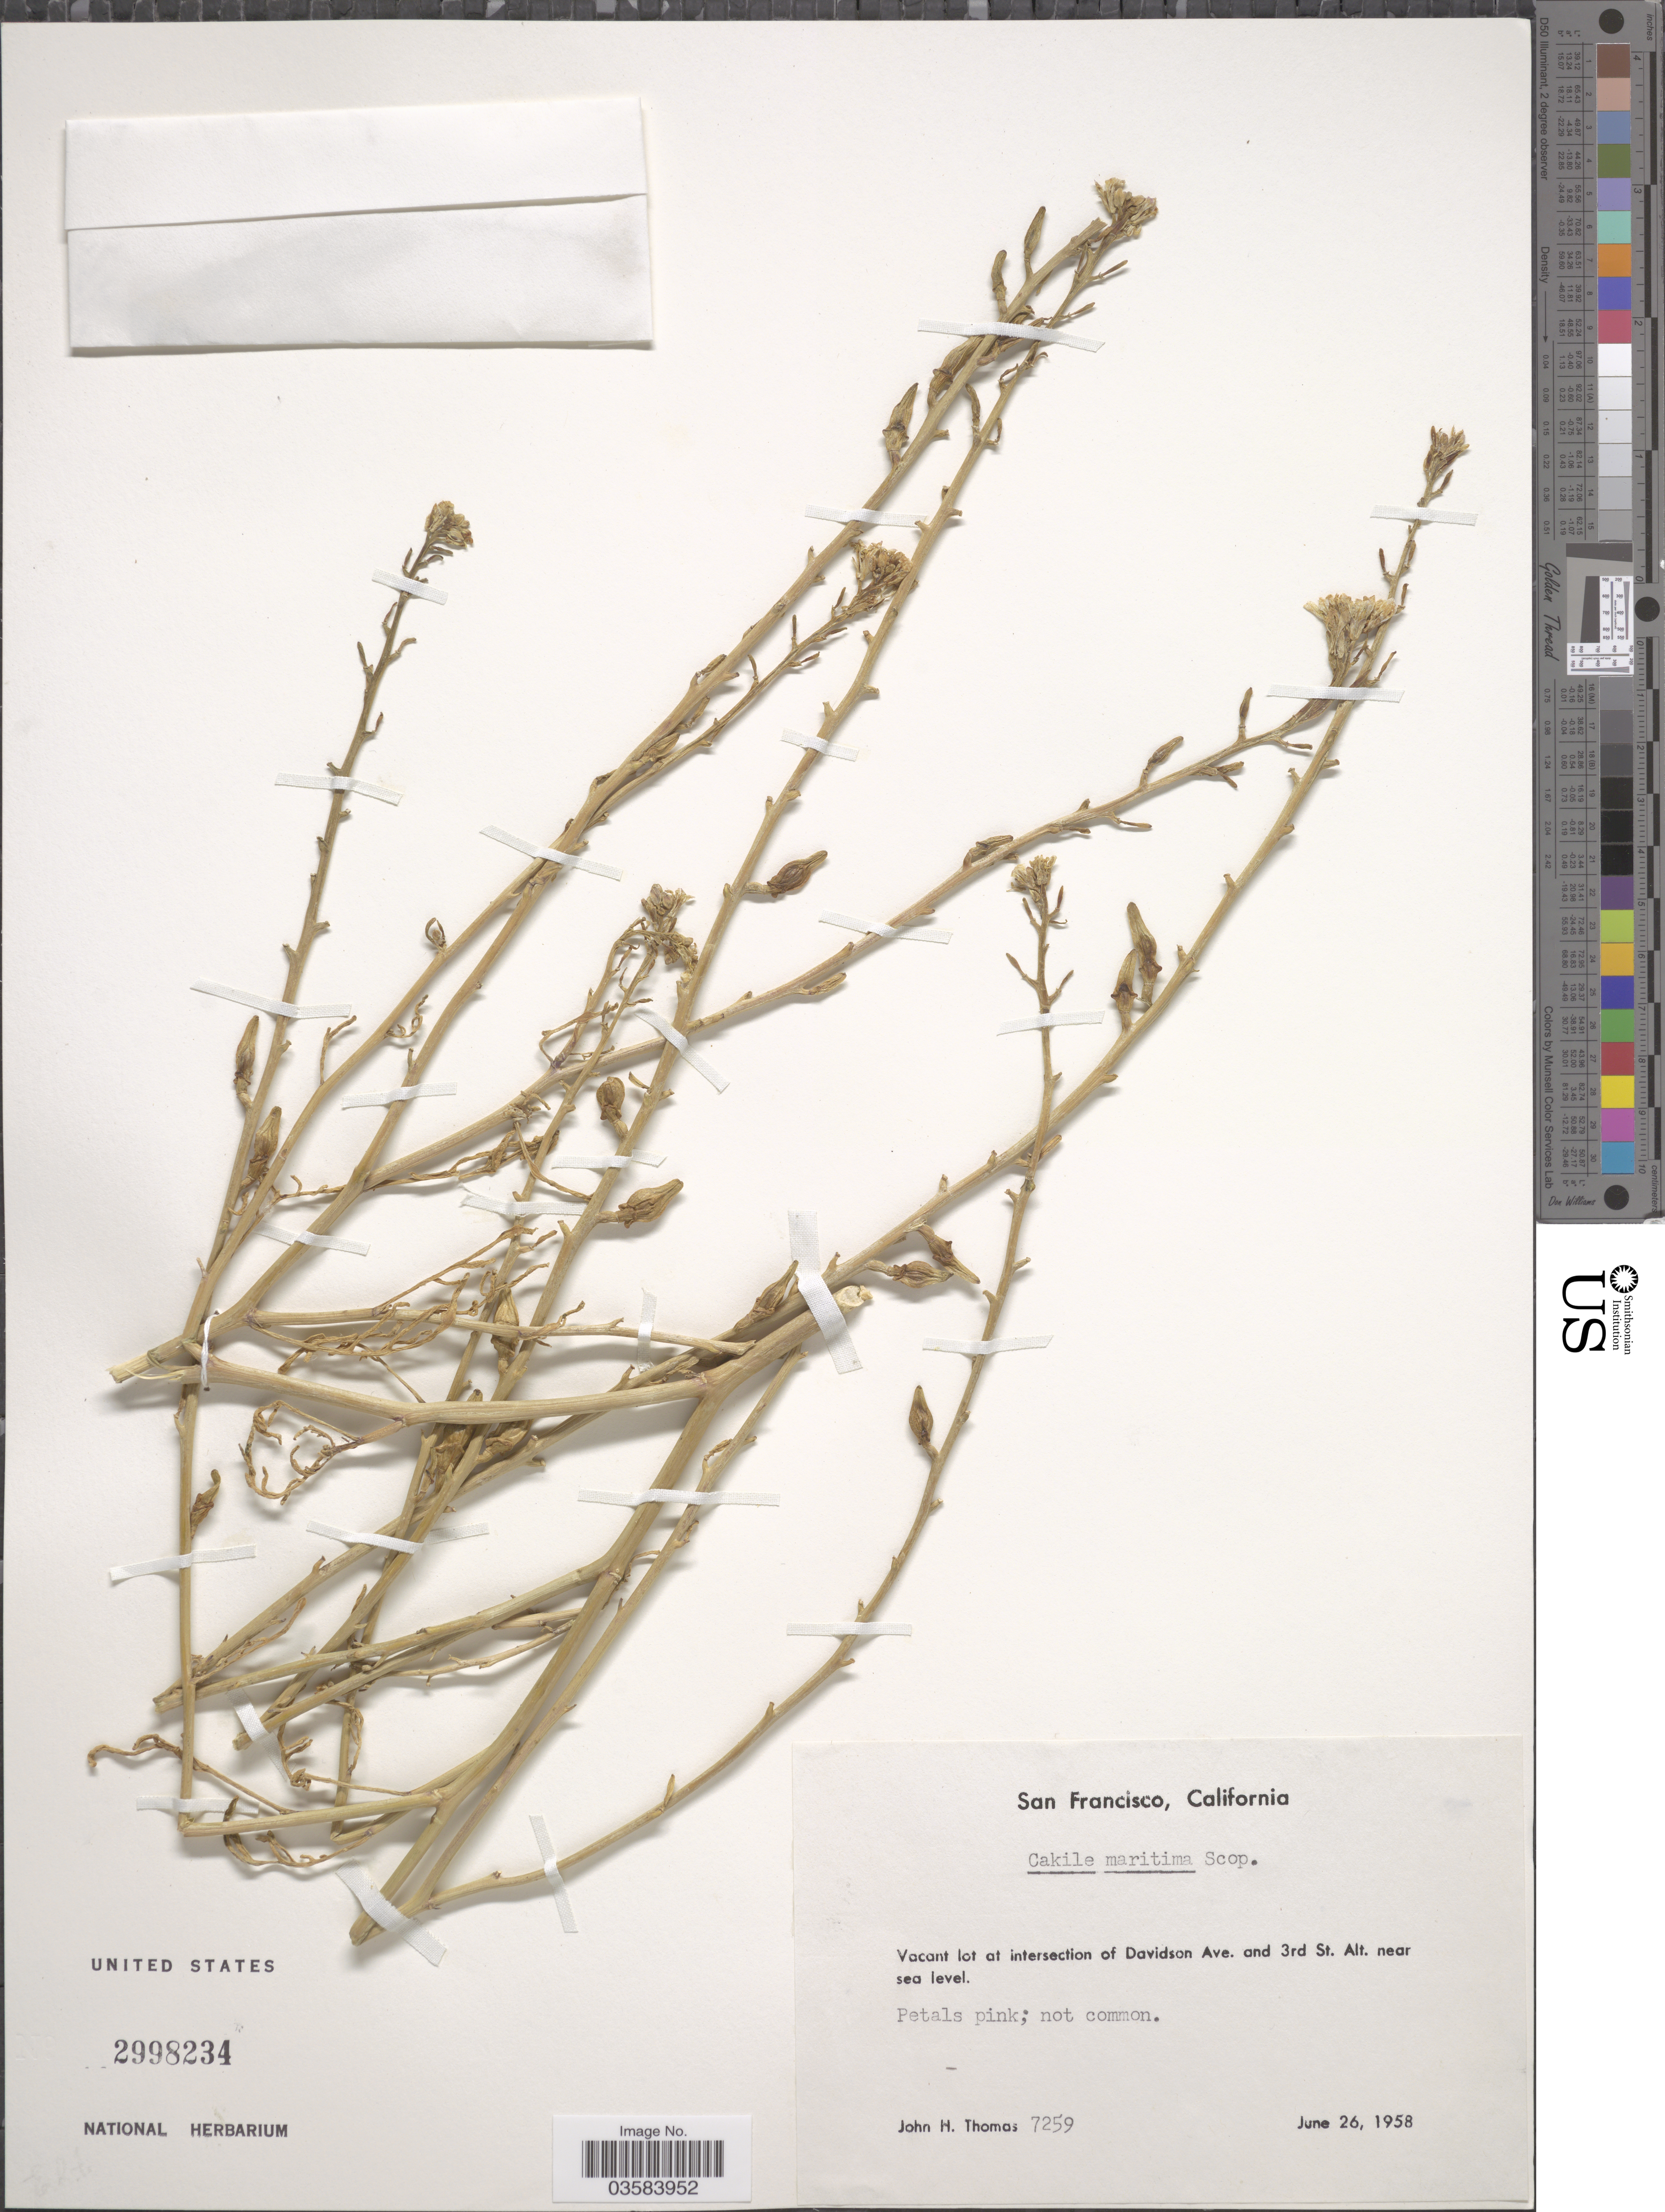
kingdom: Plantae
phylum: Tracheophyta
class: Magnoliopsida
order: Brassicales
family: Brassicaceae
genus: Cakile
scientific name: Cakile maritima subsp. maritima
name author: Scop.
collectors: J. H. Thomas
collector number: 7259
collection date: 1958-06-26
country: United States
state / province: California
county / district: San Francisco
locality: San Francisco. Vacant lot at intersection of Davidson Ave. and 3rd St.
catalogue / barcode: US 2998234